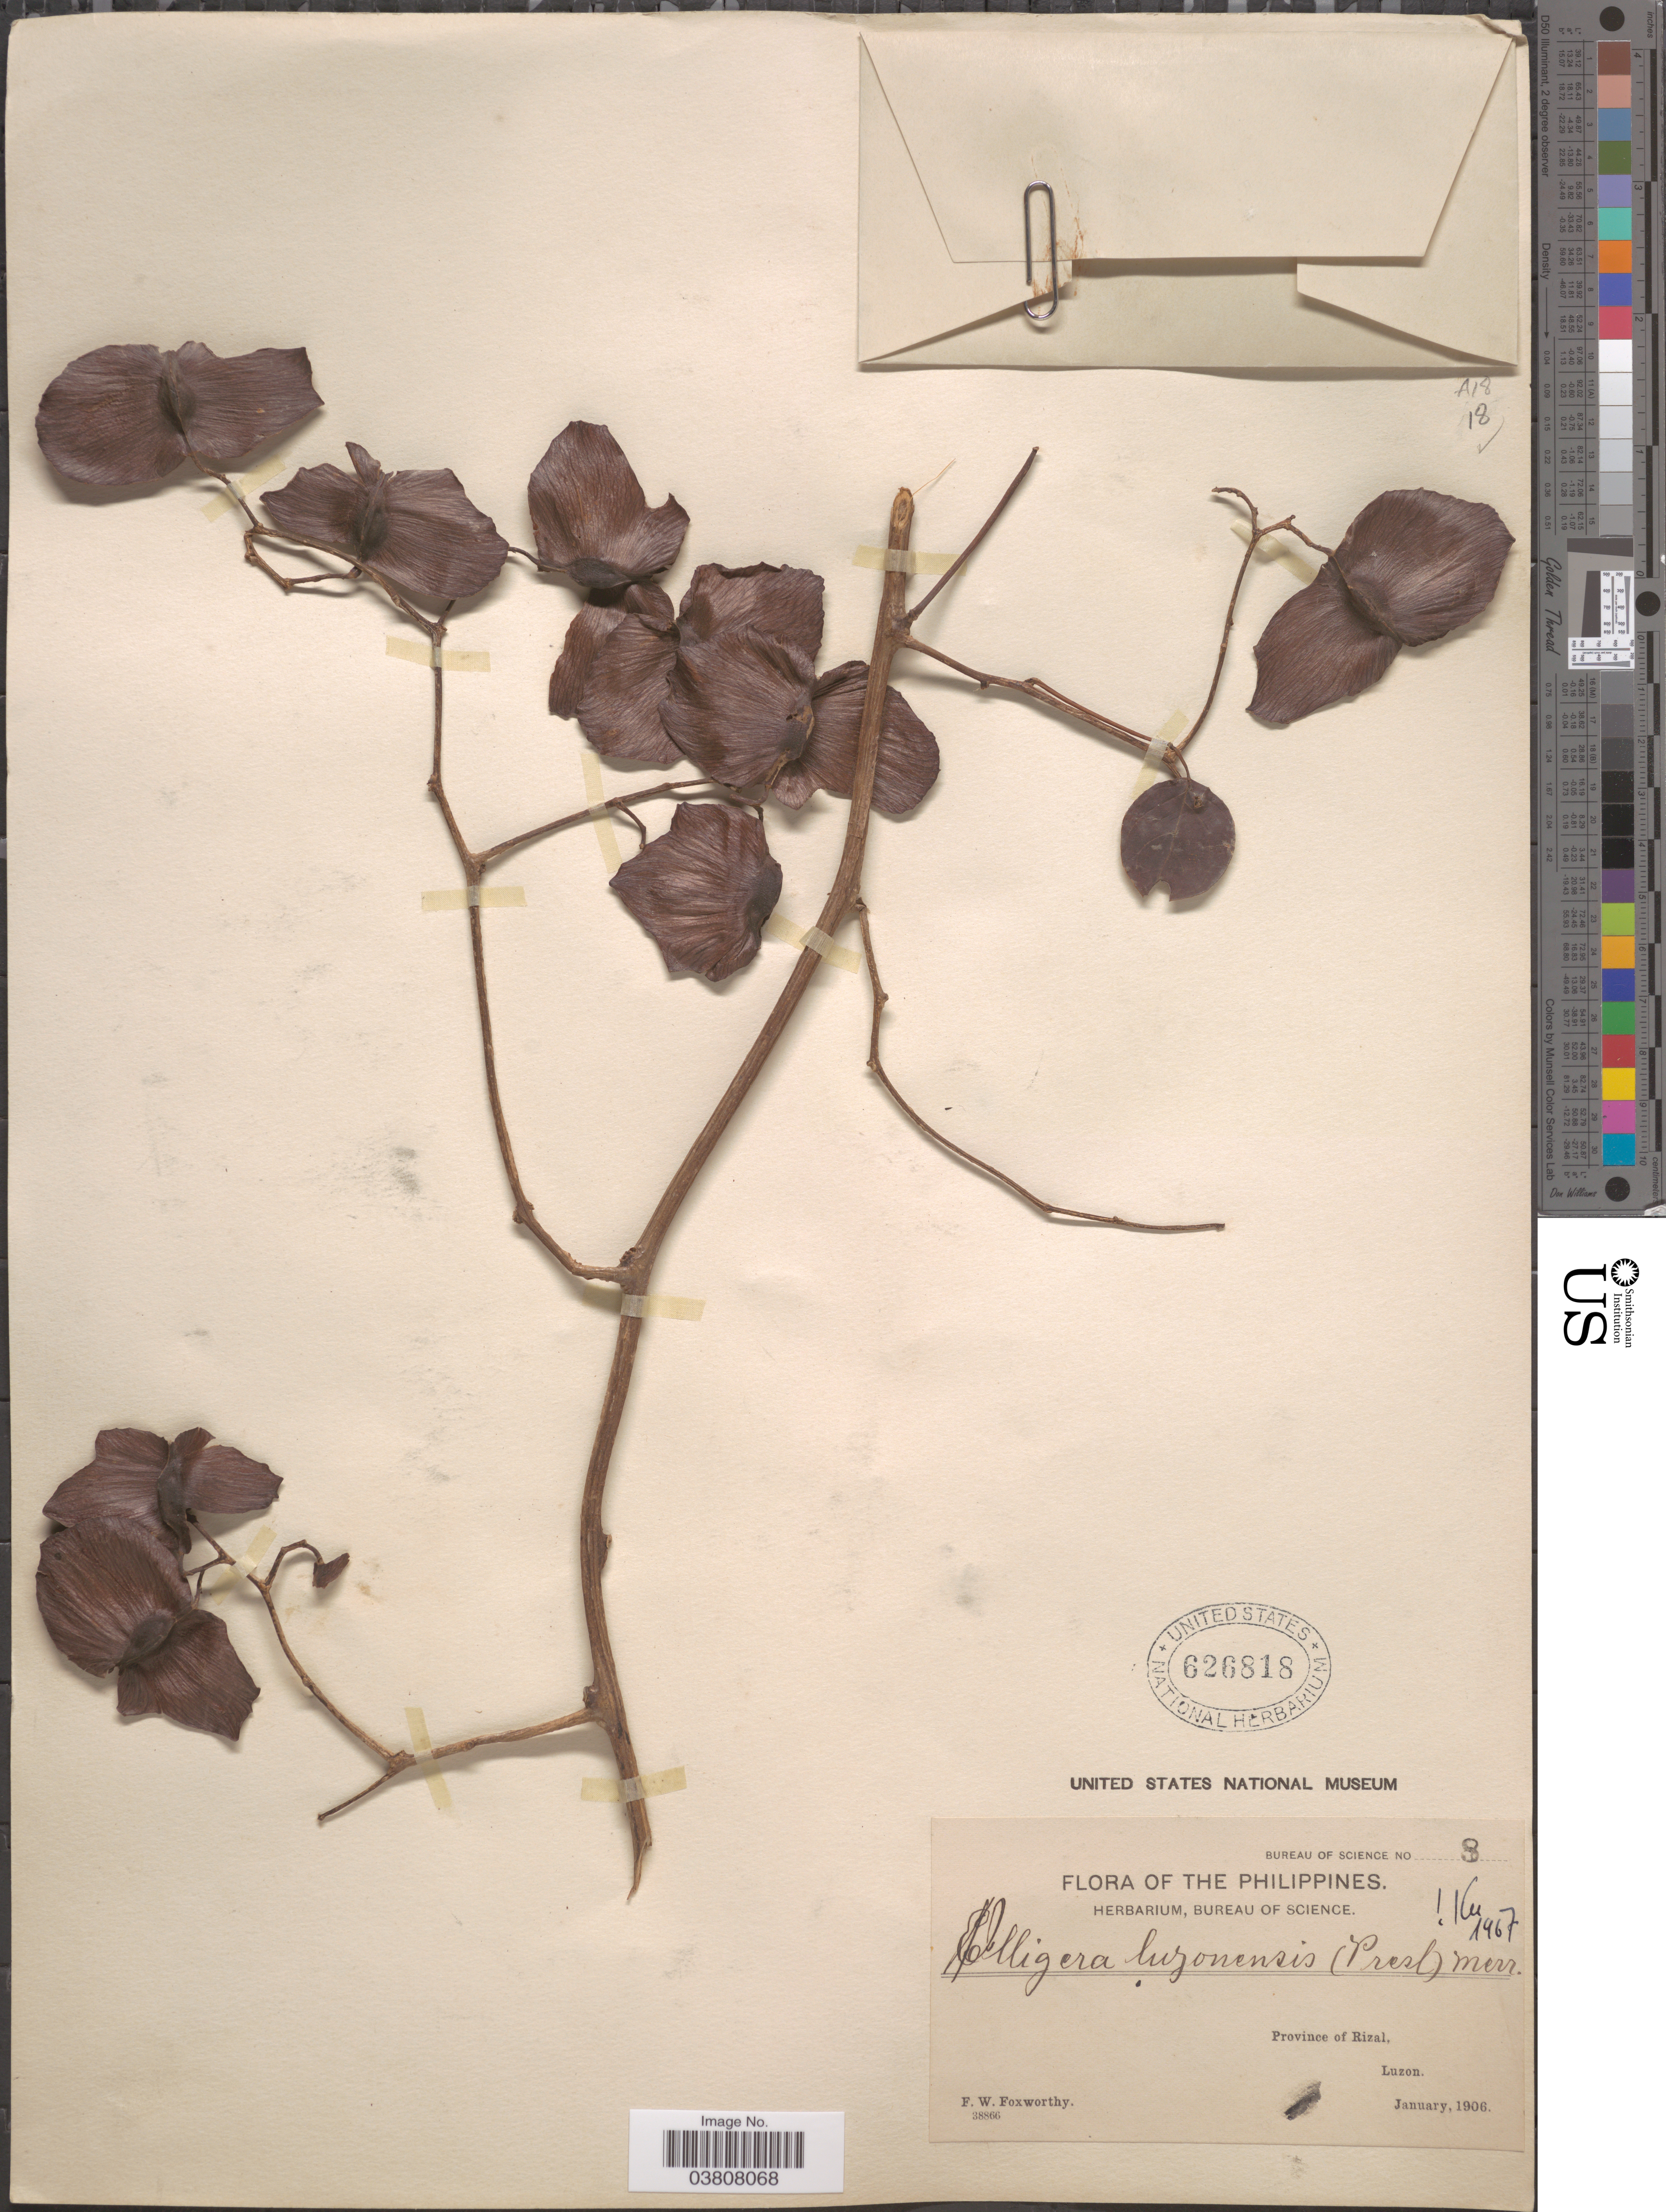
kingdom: Plantae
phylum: Tracheophyta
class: Magnoliopsida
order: Laurales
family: Hernandiaceae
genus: Illigera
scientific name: Illigera luzonensis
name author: (C. Presl) Merr.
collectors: F. W. Foxworthy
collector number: Bureau of Science 8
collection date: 1906-01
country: Philippines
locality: Province of Rizal, Luzon.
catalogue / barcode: US 626818